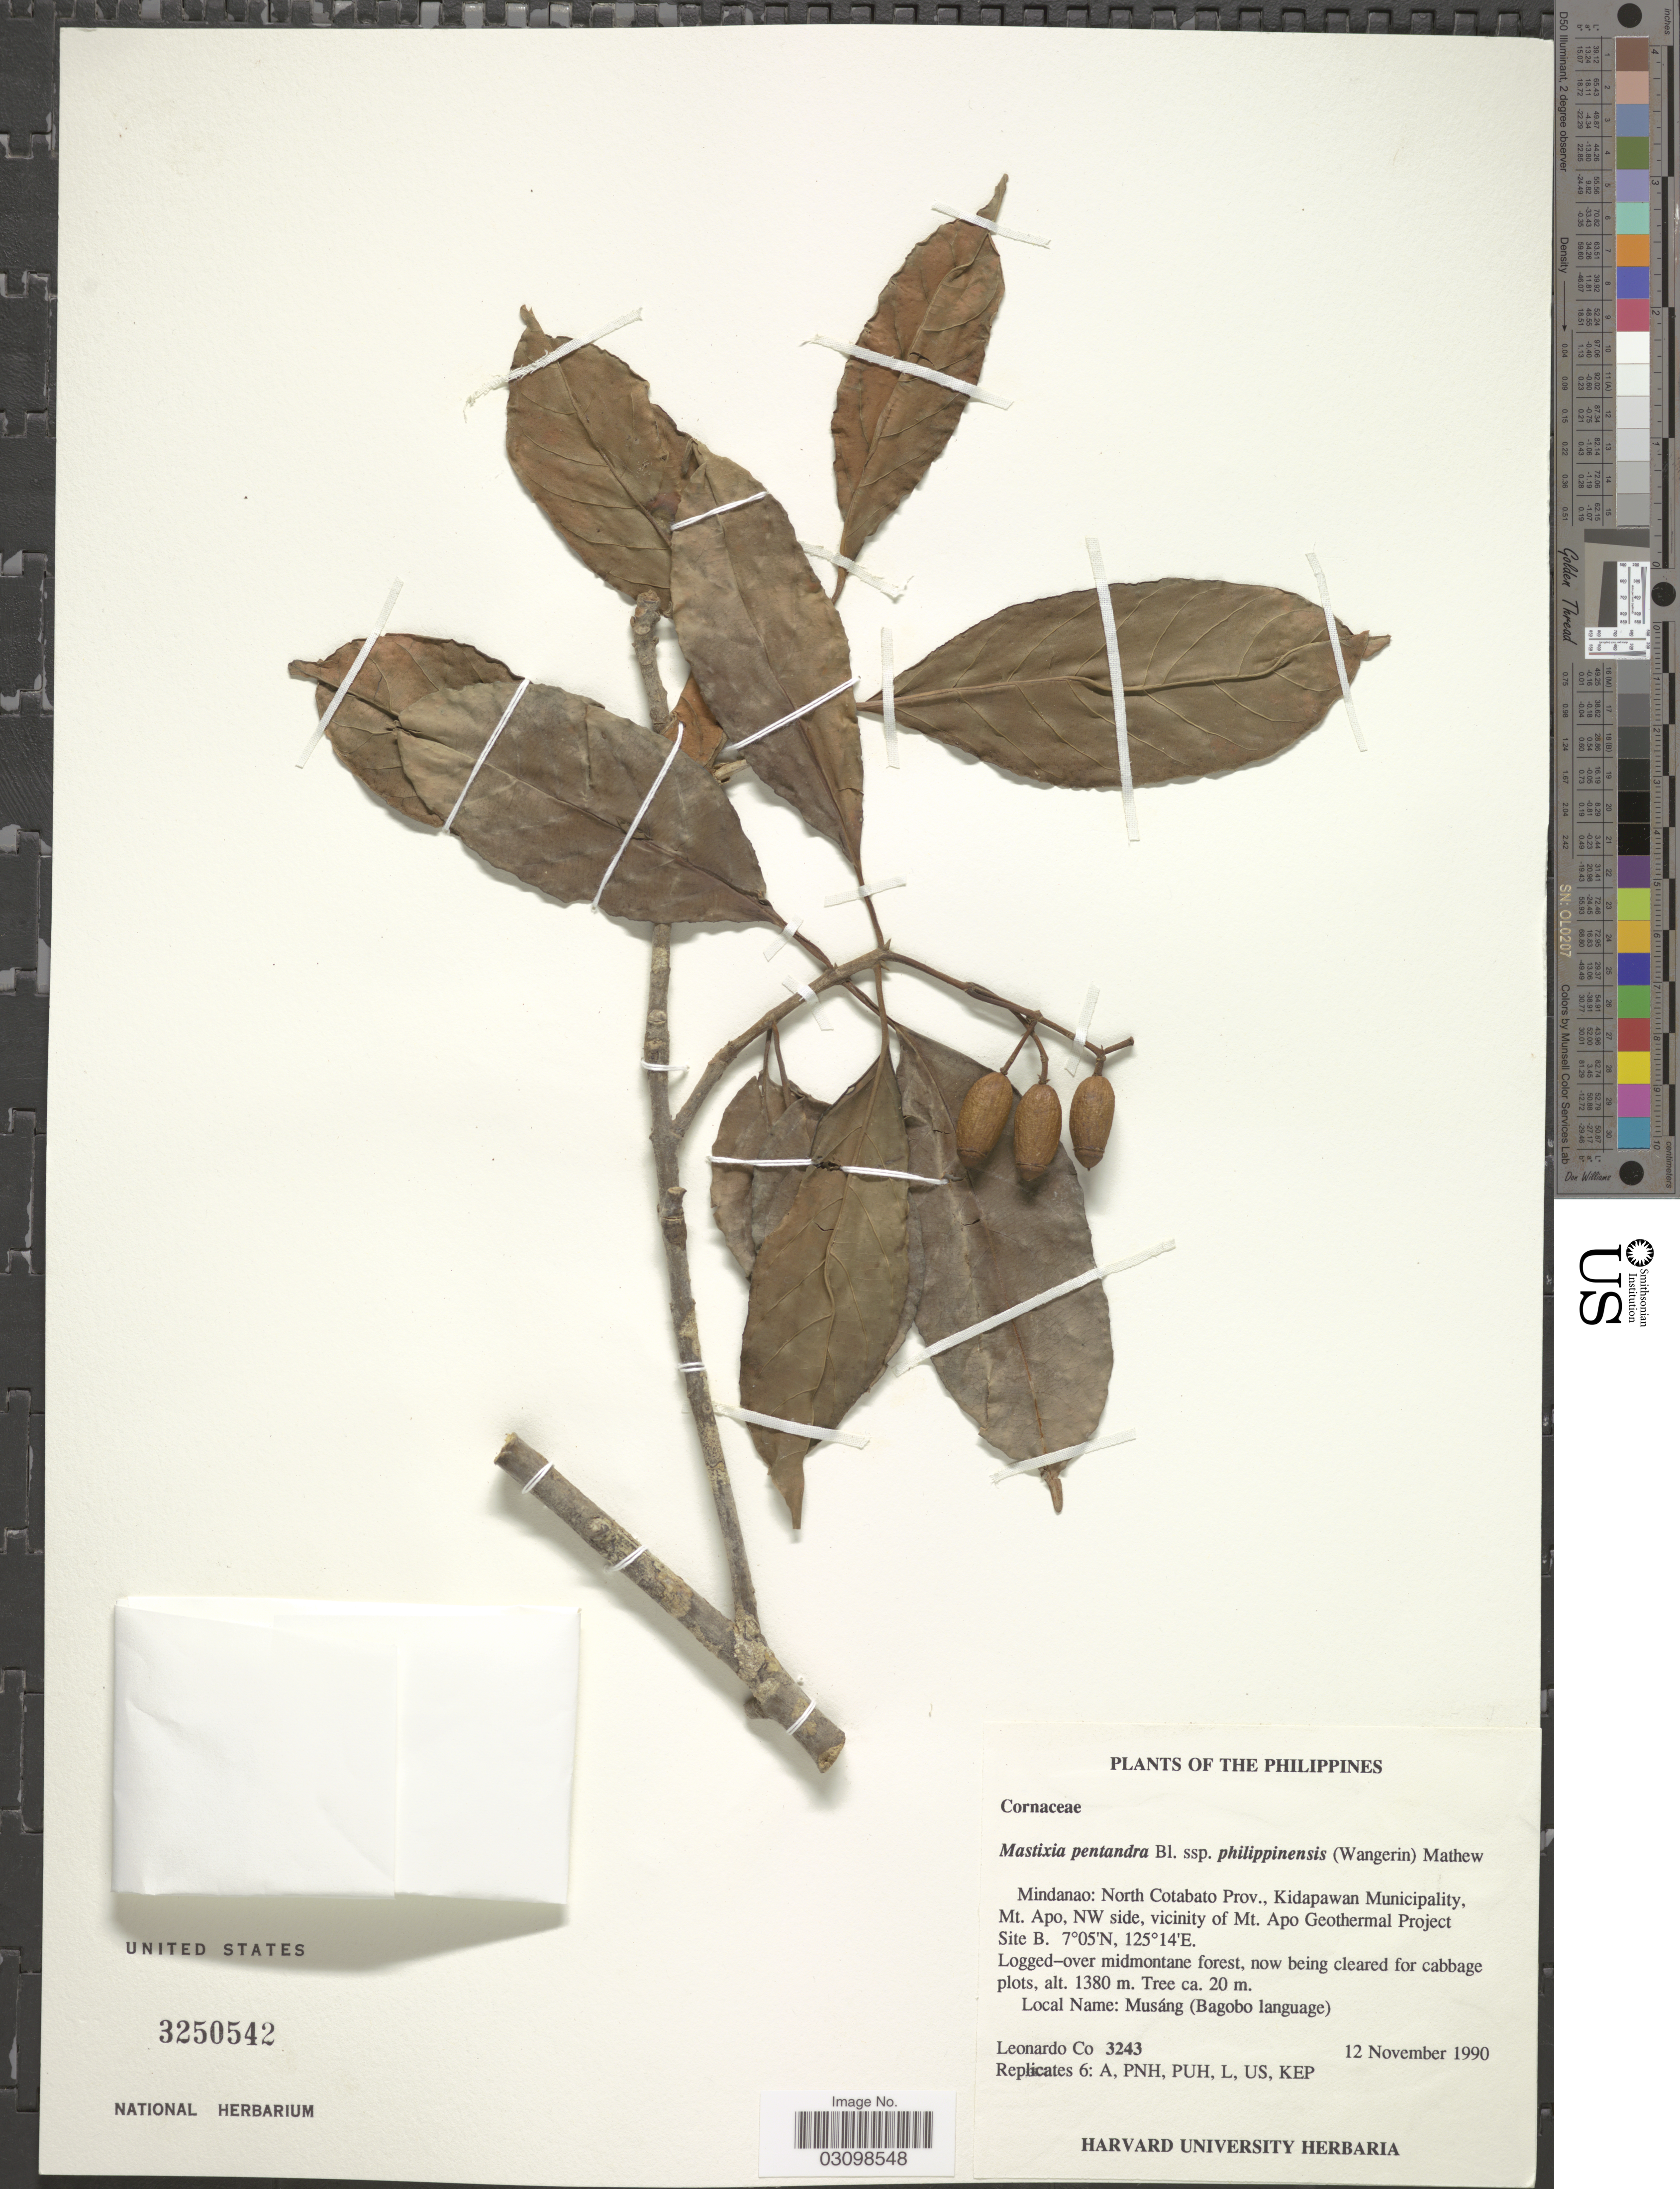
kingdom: Plantae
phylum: Tracheophyta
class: Magnoliopsida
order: Cornales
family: Nyssaceae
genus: Mastixia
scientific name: Mastixia pentandra subsp. philippinensis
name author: Wangerin & K.M. Matthew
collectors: L. Co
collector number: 3243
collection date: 1990-11-12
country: Philippines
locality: Mindanao: North Cotabato Prov., Kidapawan Municipality, Mt. Apo, NW side, vicinity of Mt. Apo Geothermal Project Site B.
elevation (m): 1380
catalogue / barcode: US 3250542